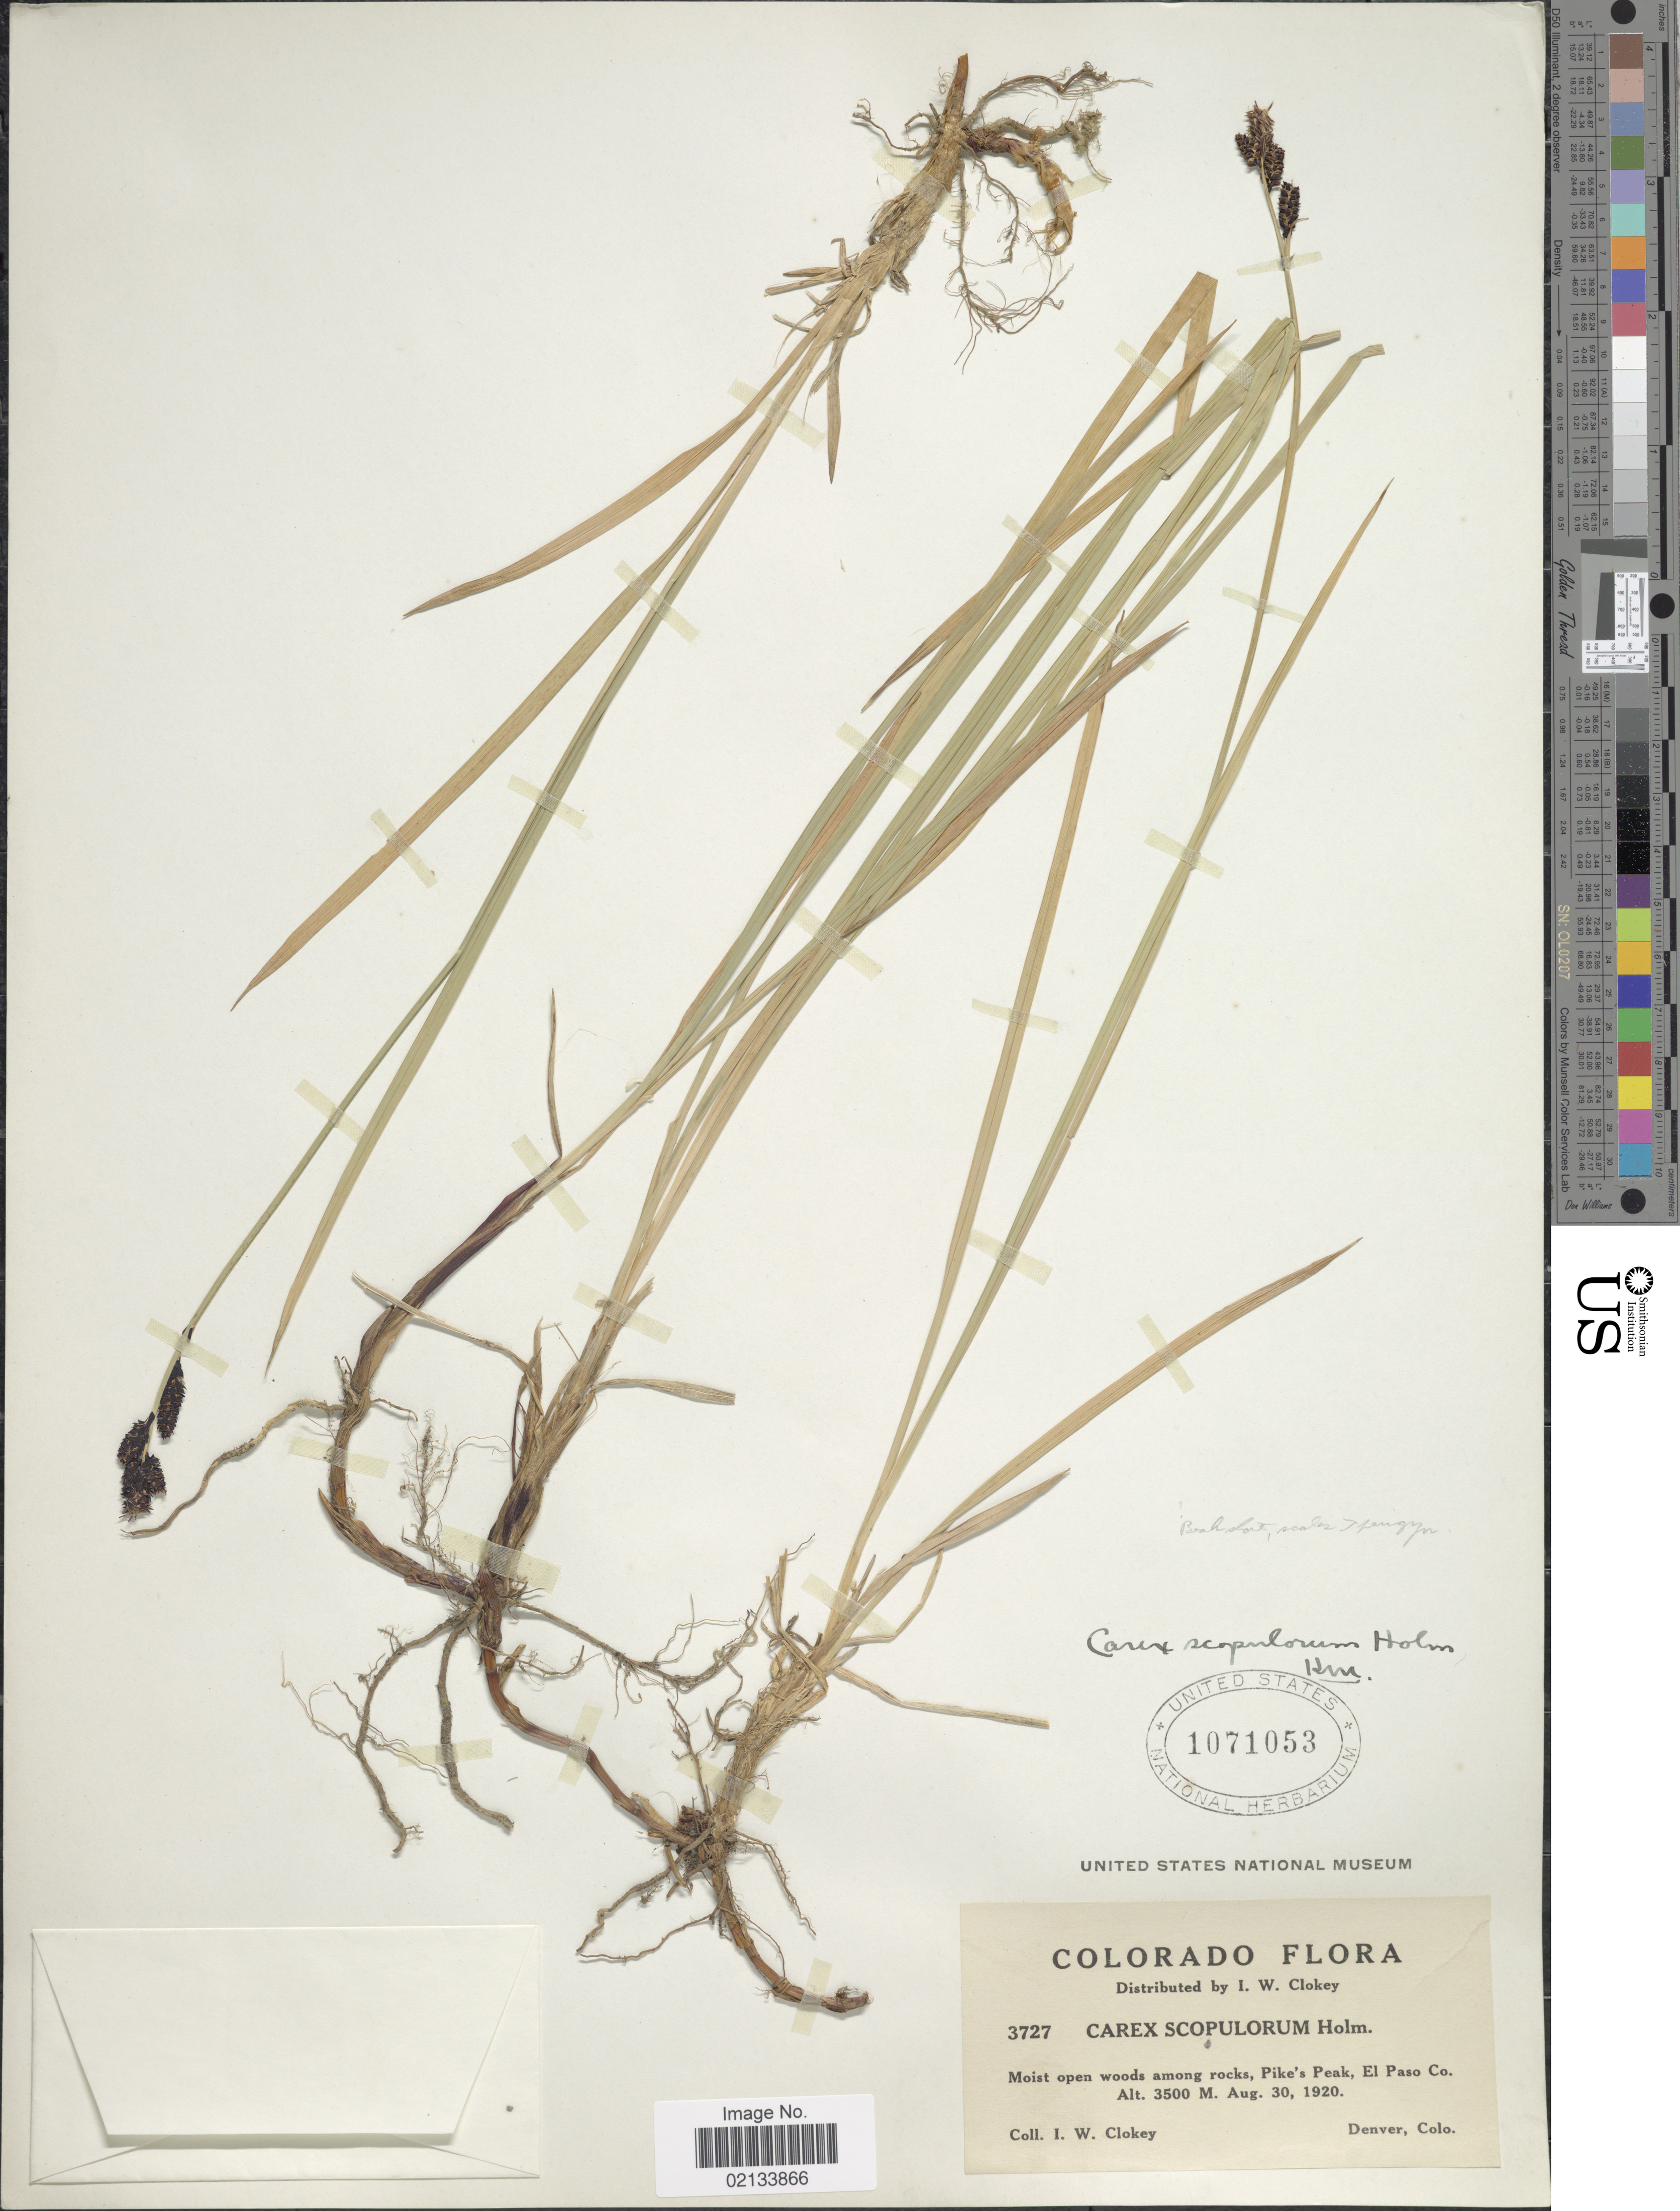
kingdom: Plantae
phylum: Tracheophyta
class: Liliopsida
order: Poales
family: Cyperaceae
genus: Carex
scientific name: Carex scopulorum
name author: Holm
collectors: I. W. Clokey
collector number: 3727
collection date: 1920-08-30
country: United States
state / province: Colorado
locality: Moist open woods among rocks, Pike's Peak, El Paso Co.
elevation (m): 3500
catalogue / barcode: US 1071053